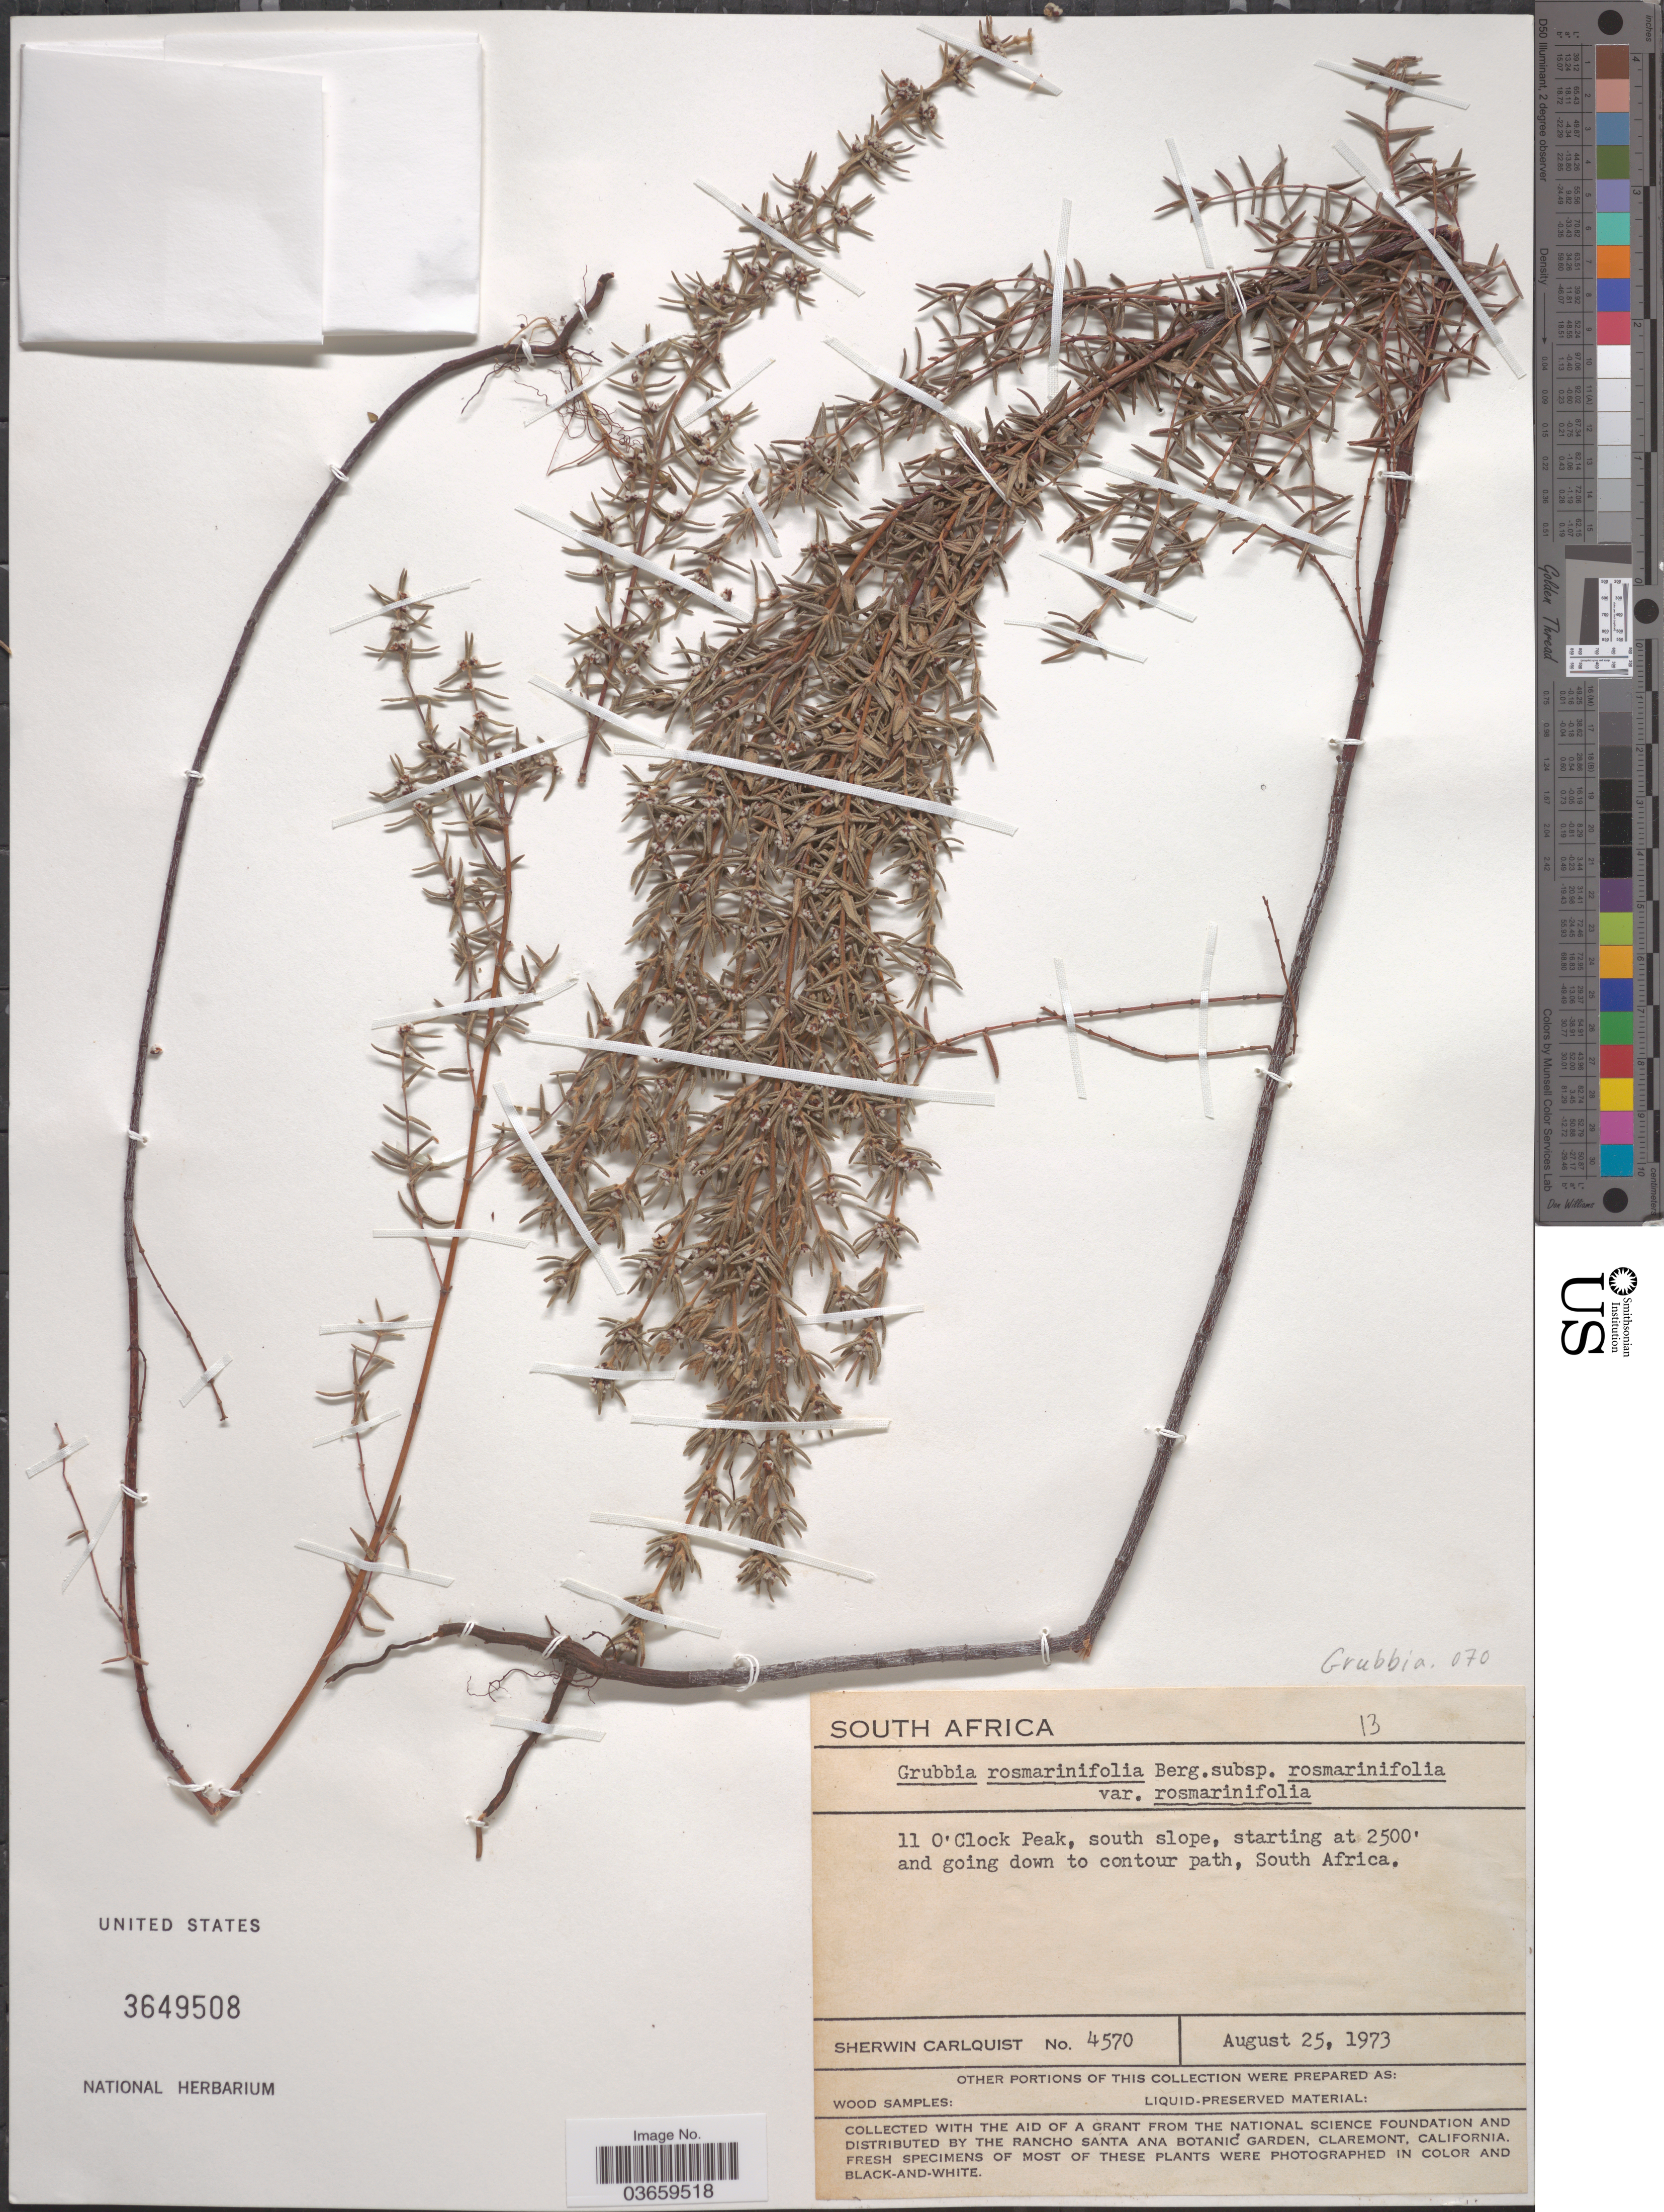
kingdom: Plantae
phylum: Tracheophyta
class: Magnoliopsida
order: Cornales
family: Grubbiaceae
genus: Grubbia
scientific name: Grubbia rosmarinifolia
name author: P.J. Bergius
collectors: S. Carlquist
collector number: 4570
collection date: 1973-08-25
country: South Africa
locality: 11 O'Clock Peak, south slope, and going down to contour path.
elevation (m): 762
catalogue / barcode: US 3649508